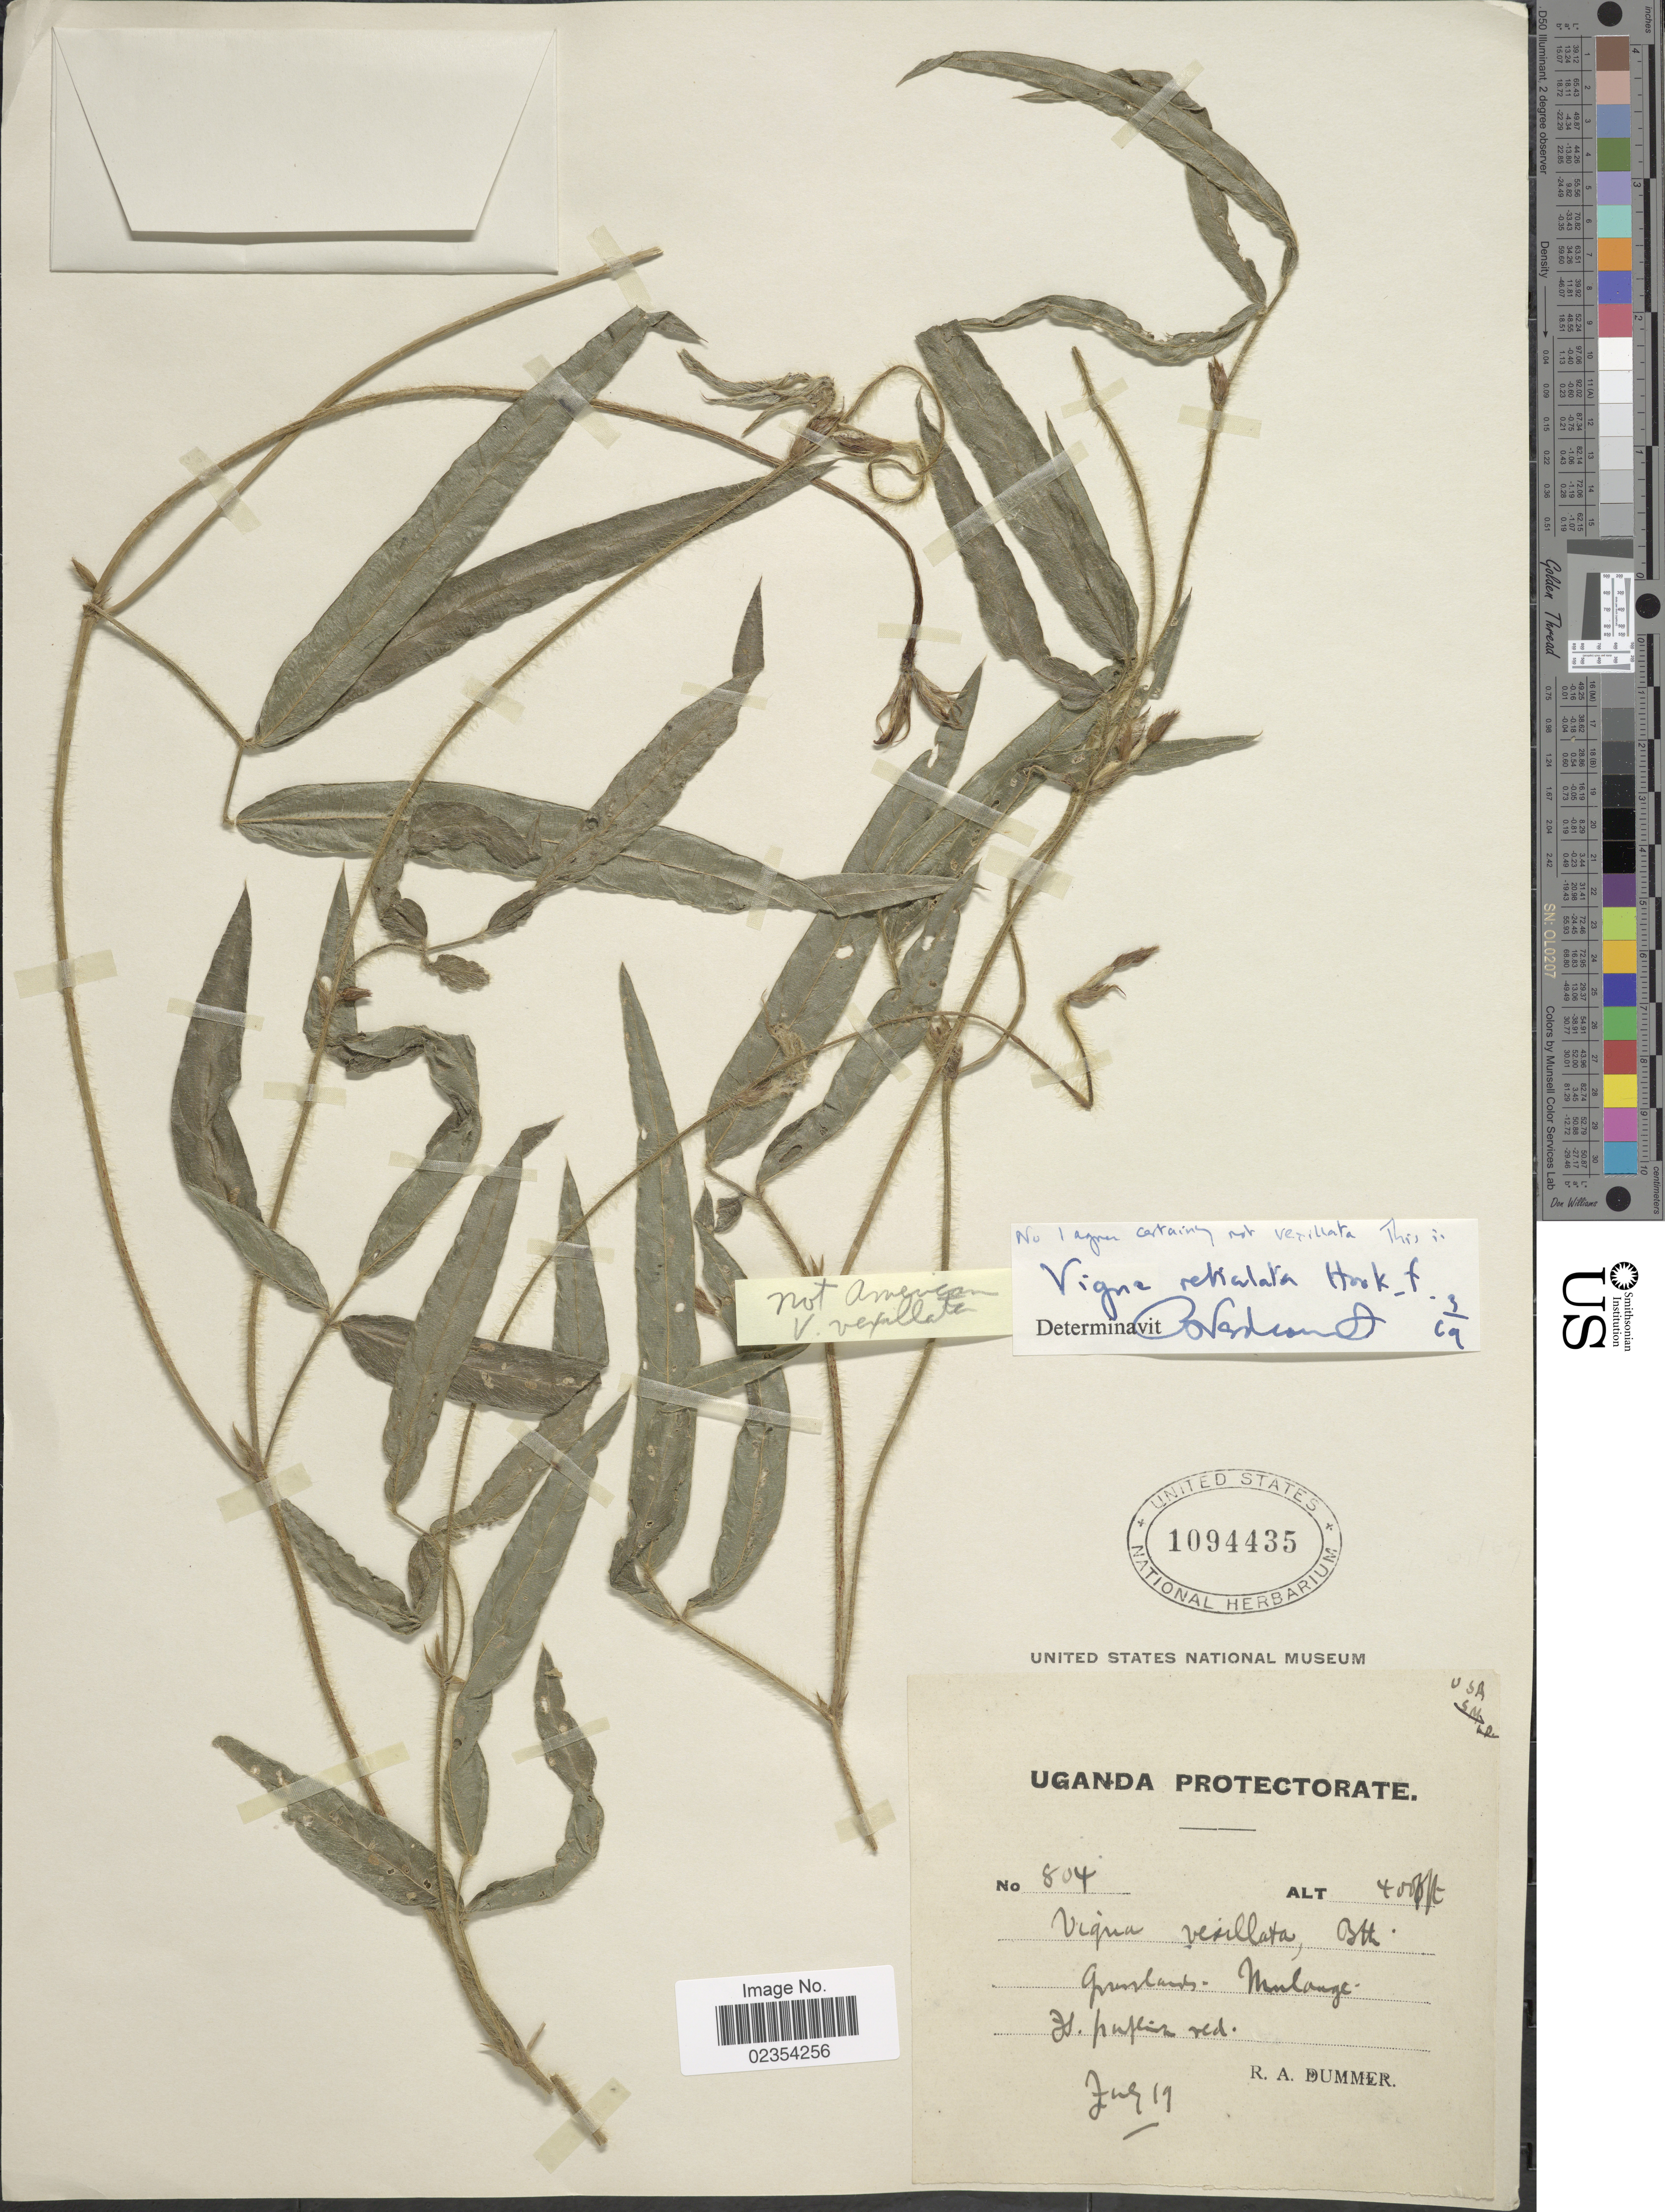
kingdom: Plantae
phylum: Tracheophyta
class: Magnoliopsida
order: Fabales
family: Fabaceae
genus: Vigna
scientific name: Vigna reticulata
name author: Hook. f.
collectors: R. Dümmer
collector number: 804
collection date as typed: Transcribed d/m/y: /7/19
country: Uganda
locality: Uganda Protectorate, Mulange.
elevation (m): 1219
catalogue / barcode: US 1094435